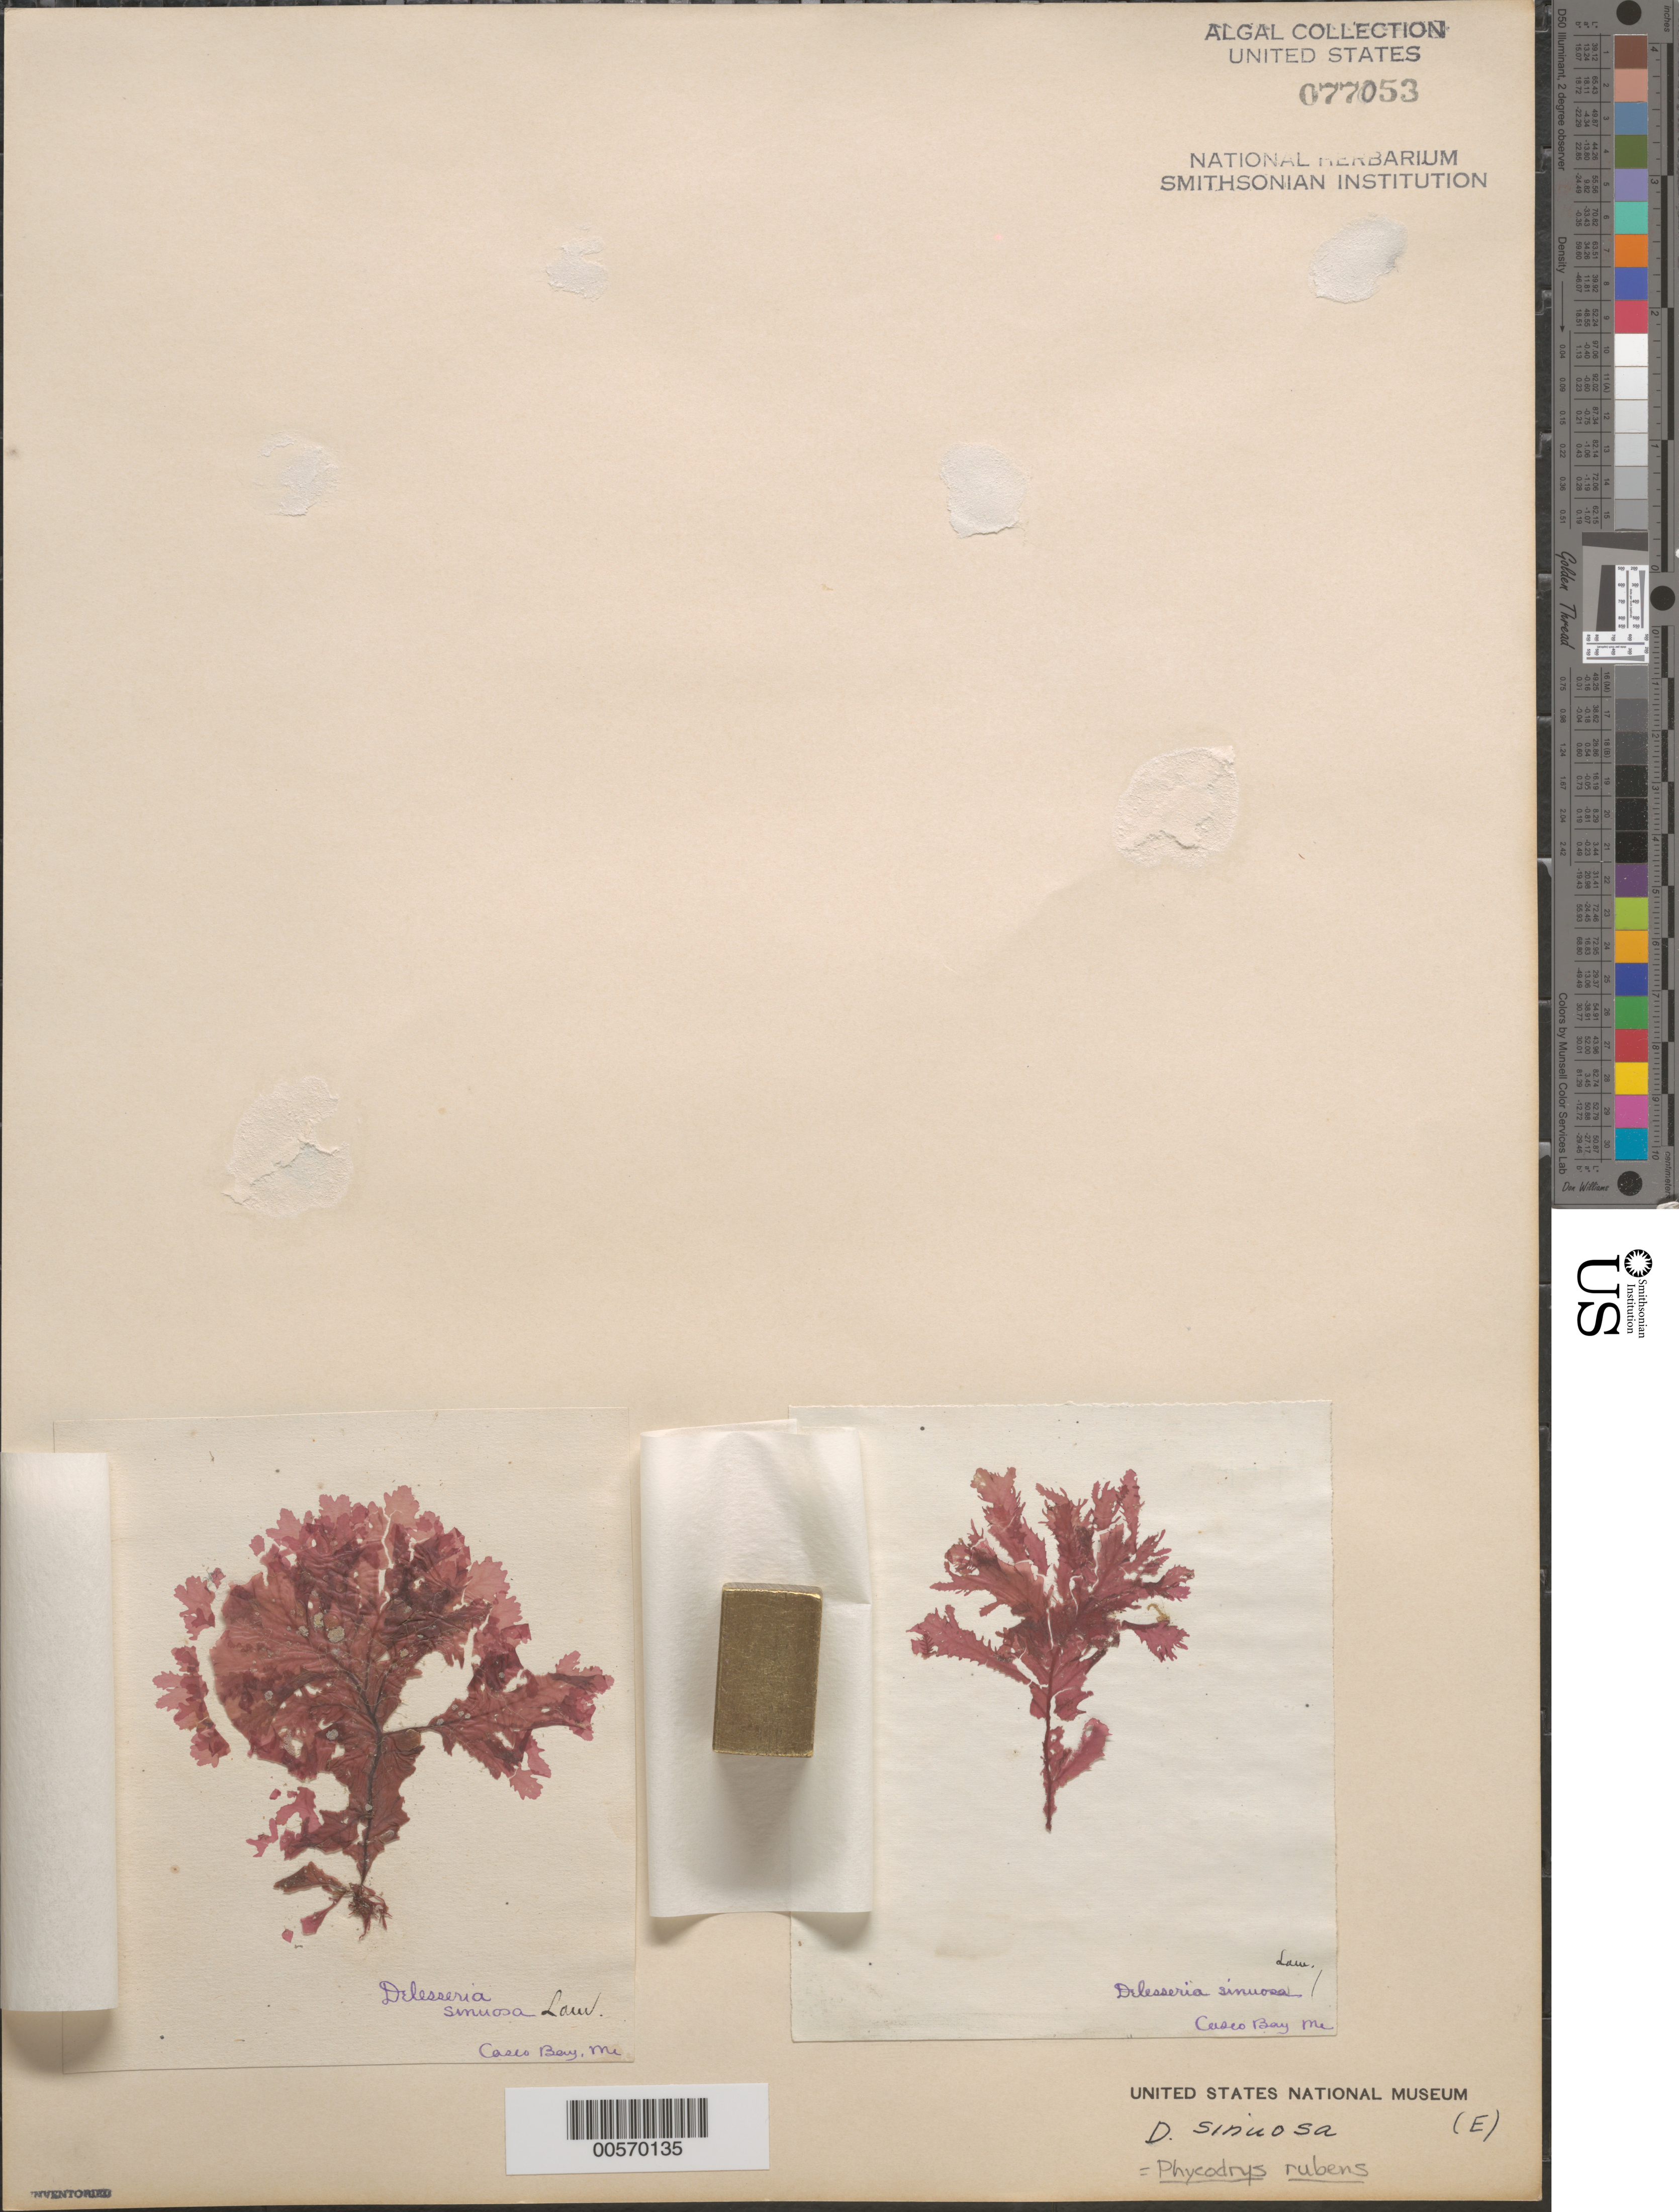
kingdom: Plantae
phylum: Rhodophyta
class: Florideophyceae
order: Ceramiales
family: Delesseriaceae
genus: Phycodrys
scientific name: Phycodrys rubens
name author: (L.) Batters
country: United States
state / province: Maine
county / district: Cumberland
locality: Casco Bay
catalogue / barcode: US 77053